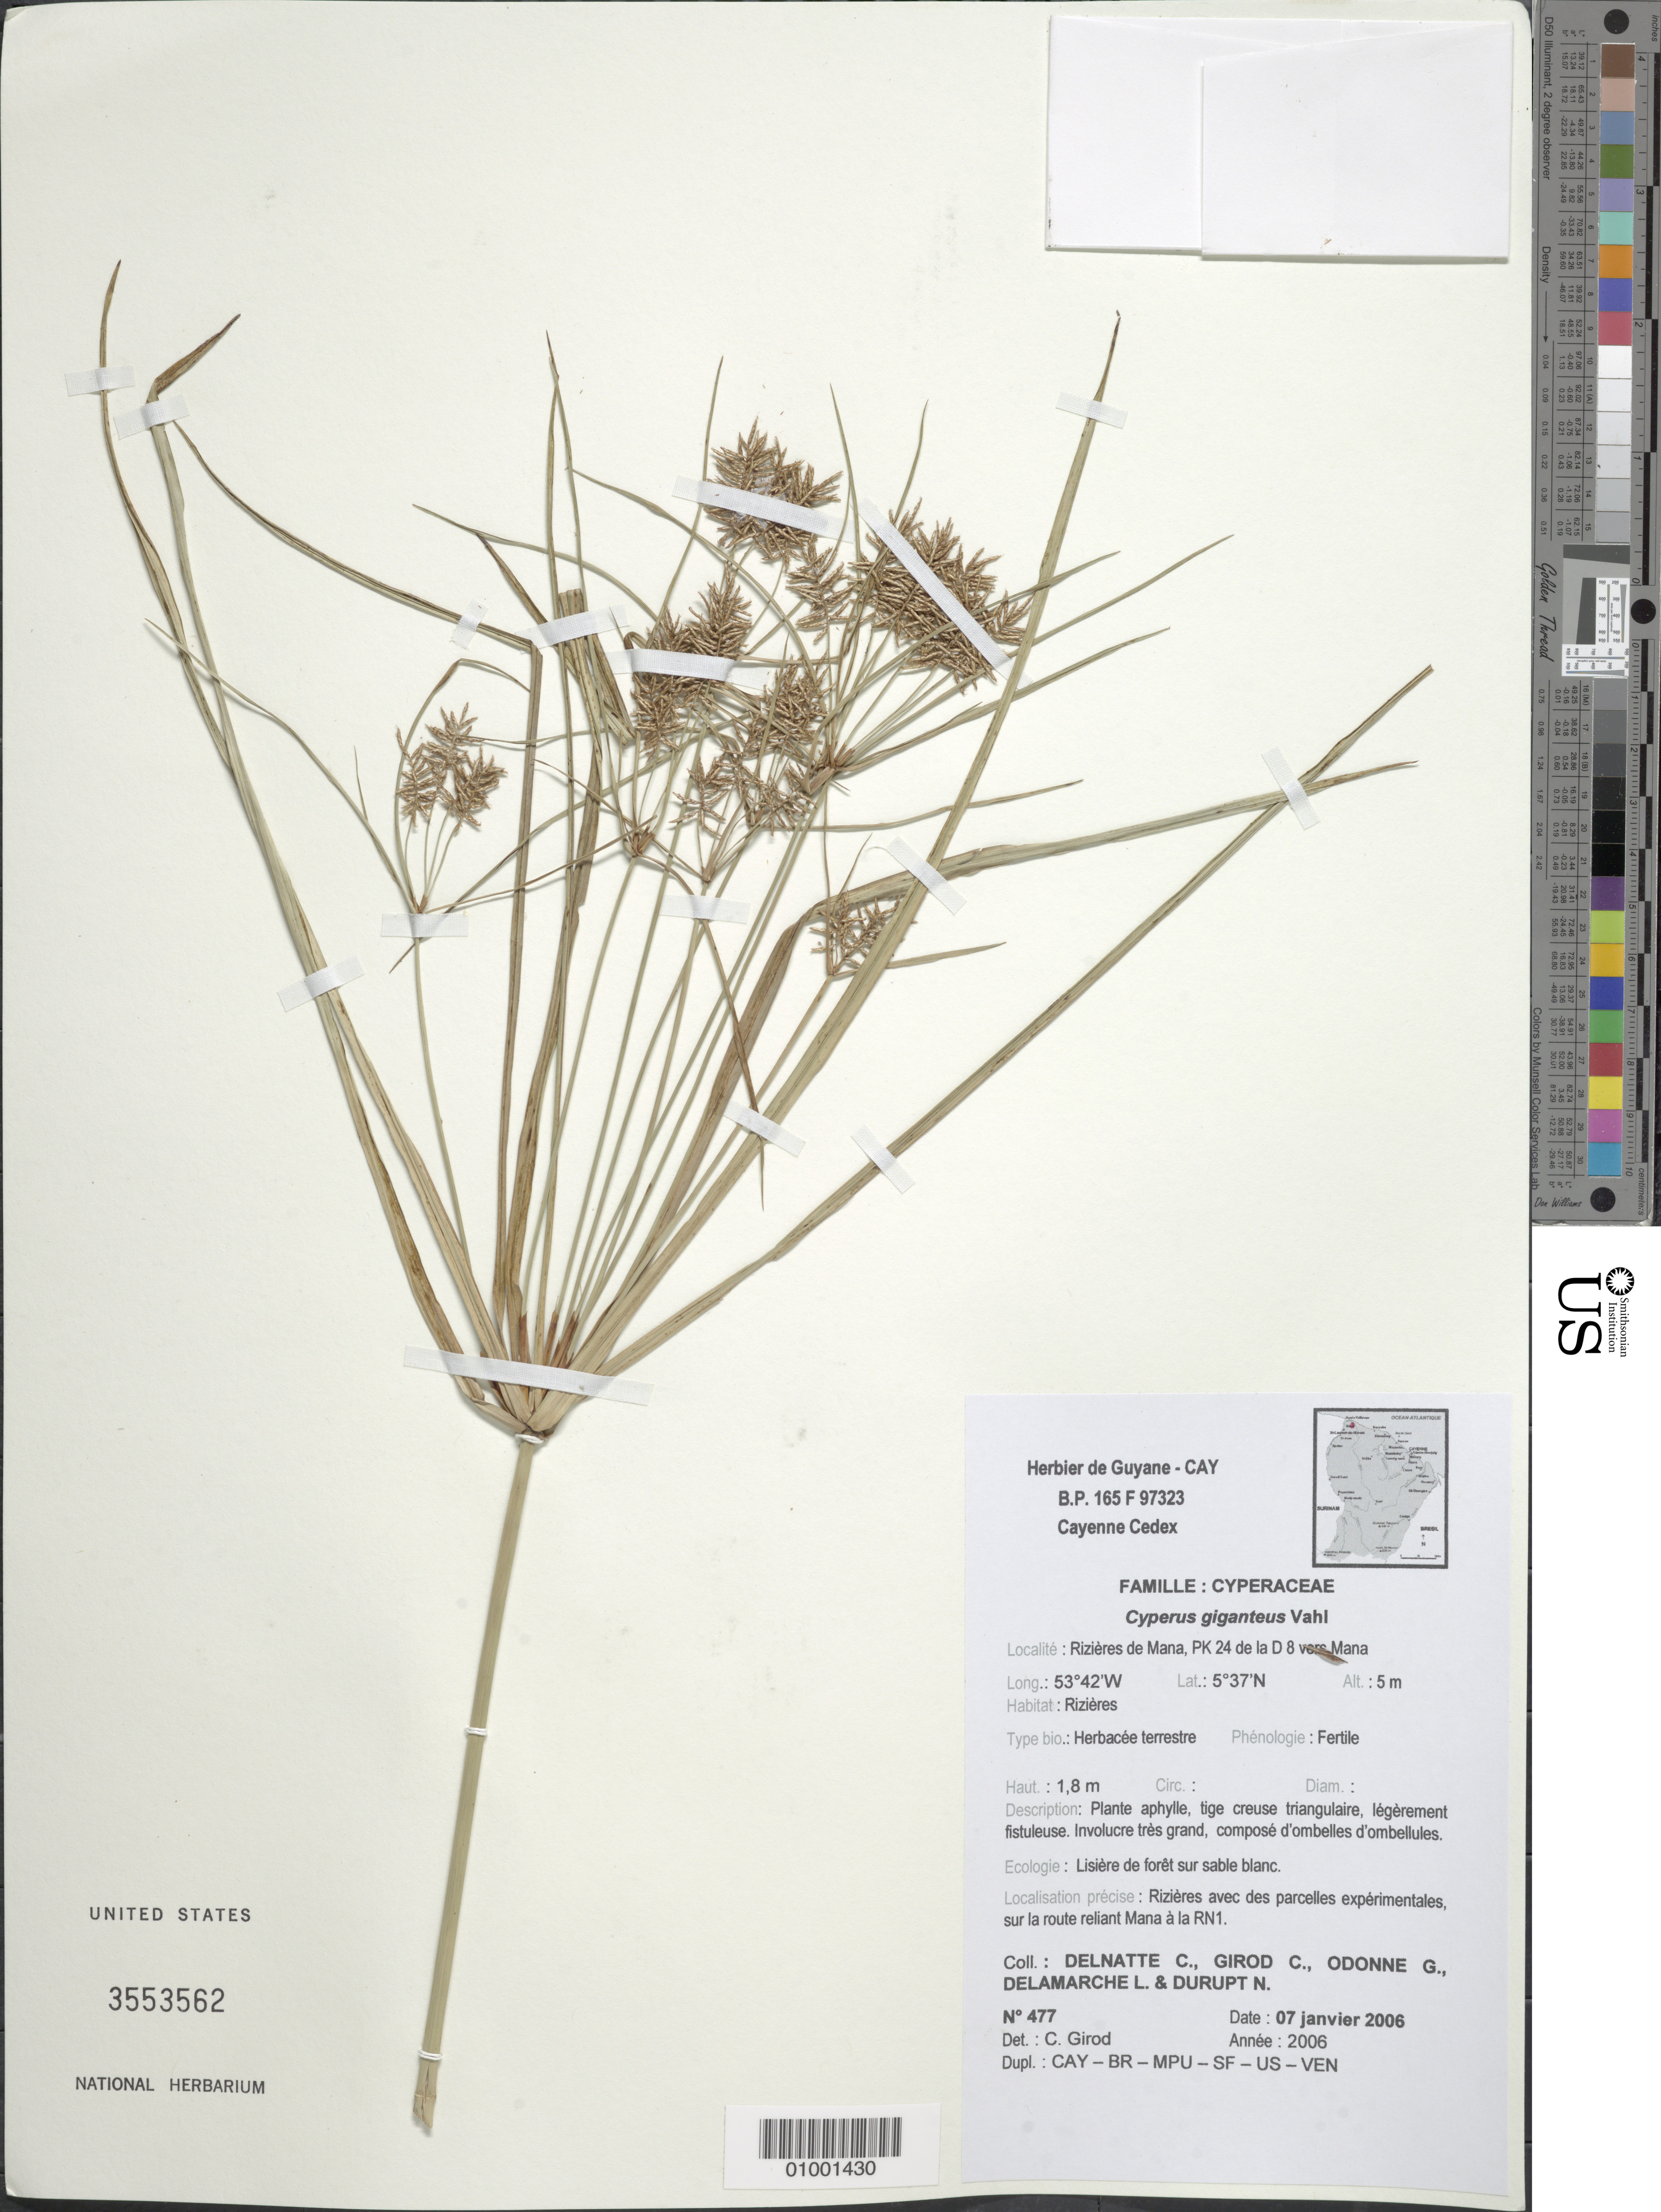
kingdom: Plantae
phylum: Tracheophyta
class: Liliopsida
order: Poales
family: Cyperaceae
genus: Cyperus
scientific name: Cyperus giganteus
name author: Vahl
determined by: Girod, C.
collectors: C. Delnatte, C. Girod, G. Odonne, L. Delamarche & N. Durupt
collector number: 477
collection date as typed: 7-Jan-06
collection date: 2006-01-07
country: French Guiana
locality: Rizieres de Mana, PK 24 de la D 8 vers Mana; rizieres avec des parcelles experimentales, sur la route reliant Mana a la RN1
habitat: Rizieres; lisiere de foret sur sable blanc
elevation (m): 5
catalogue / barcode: US 3553562